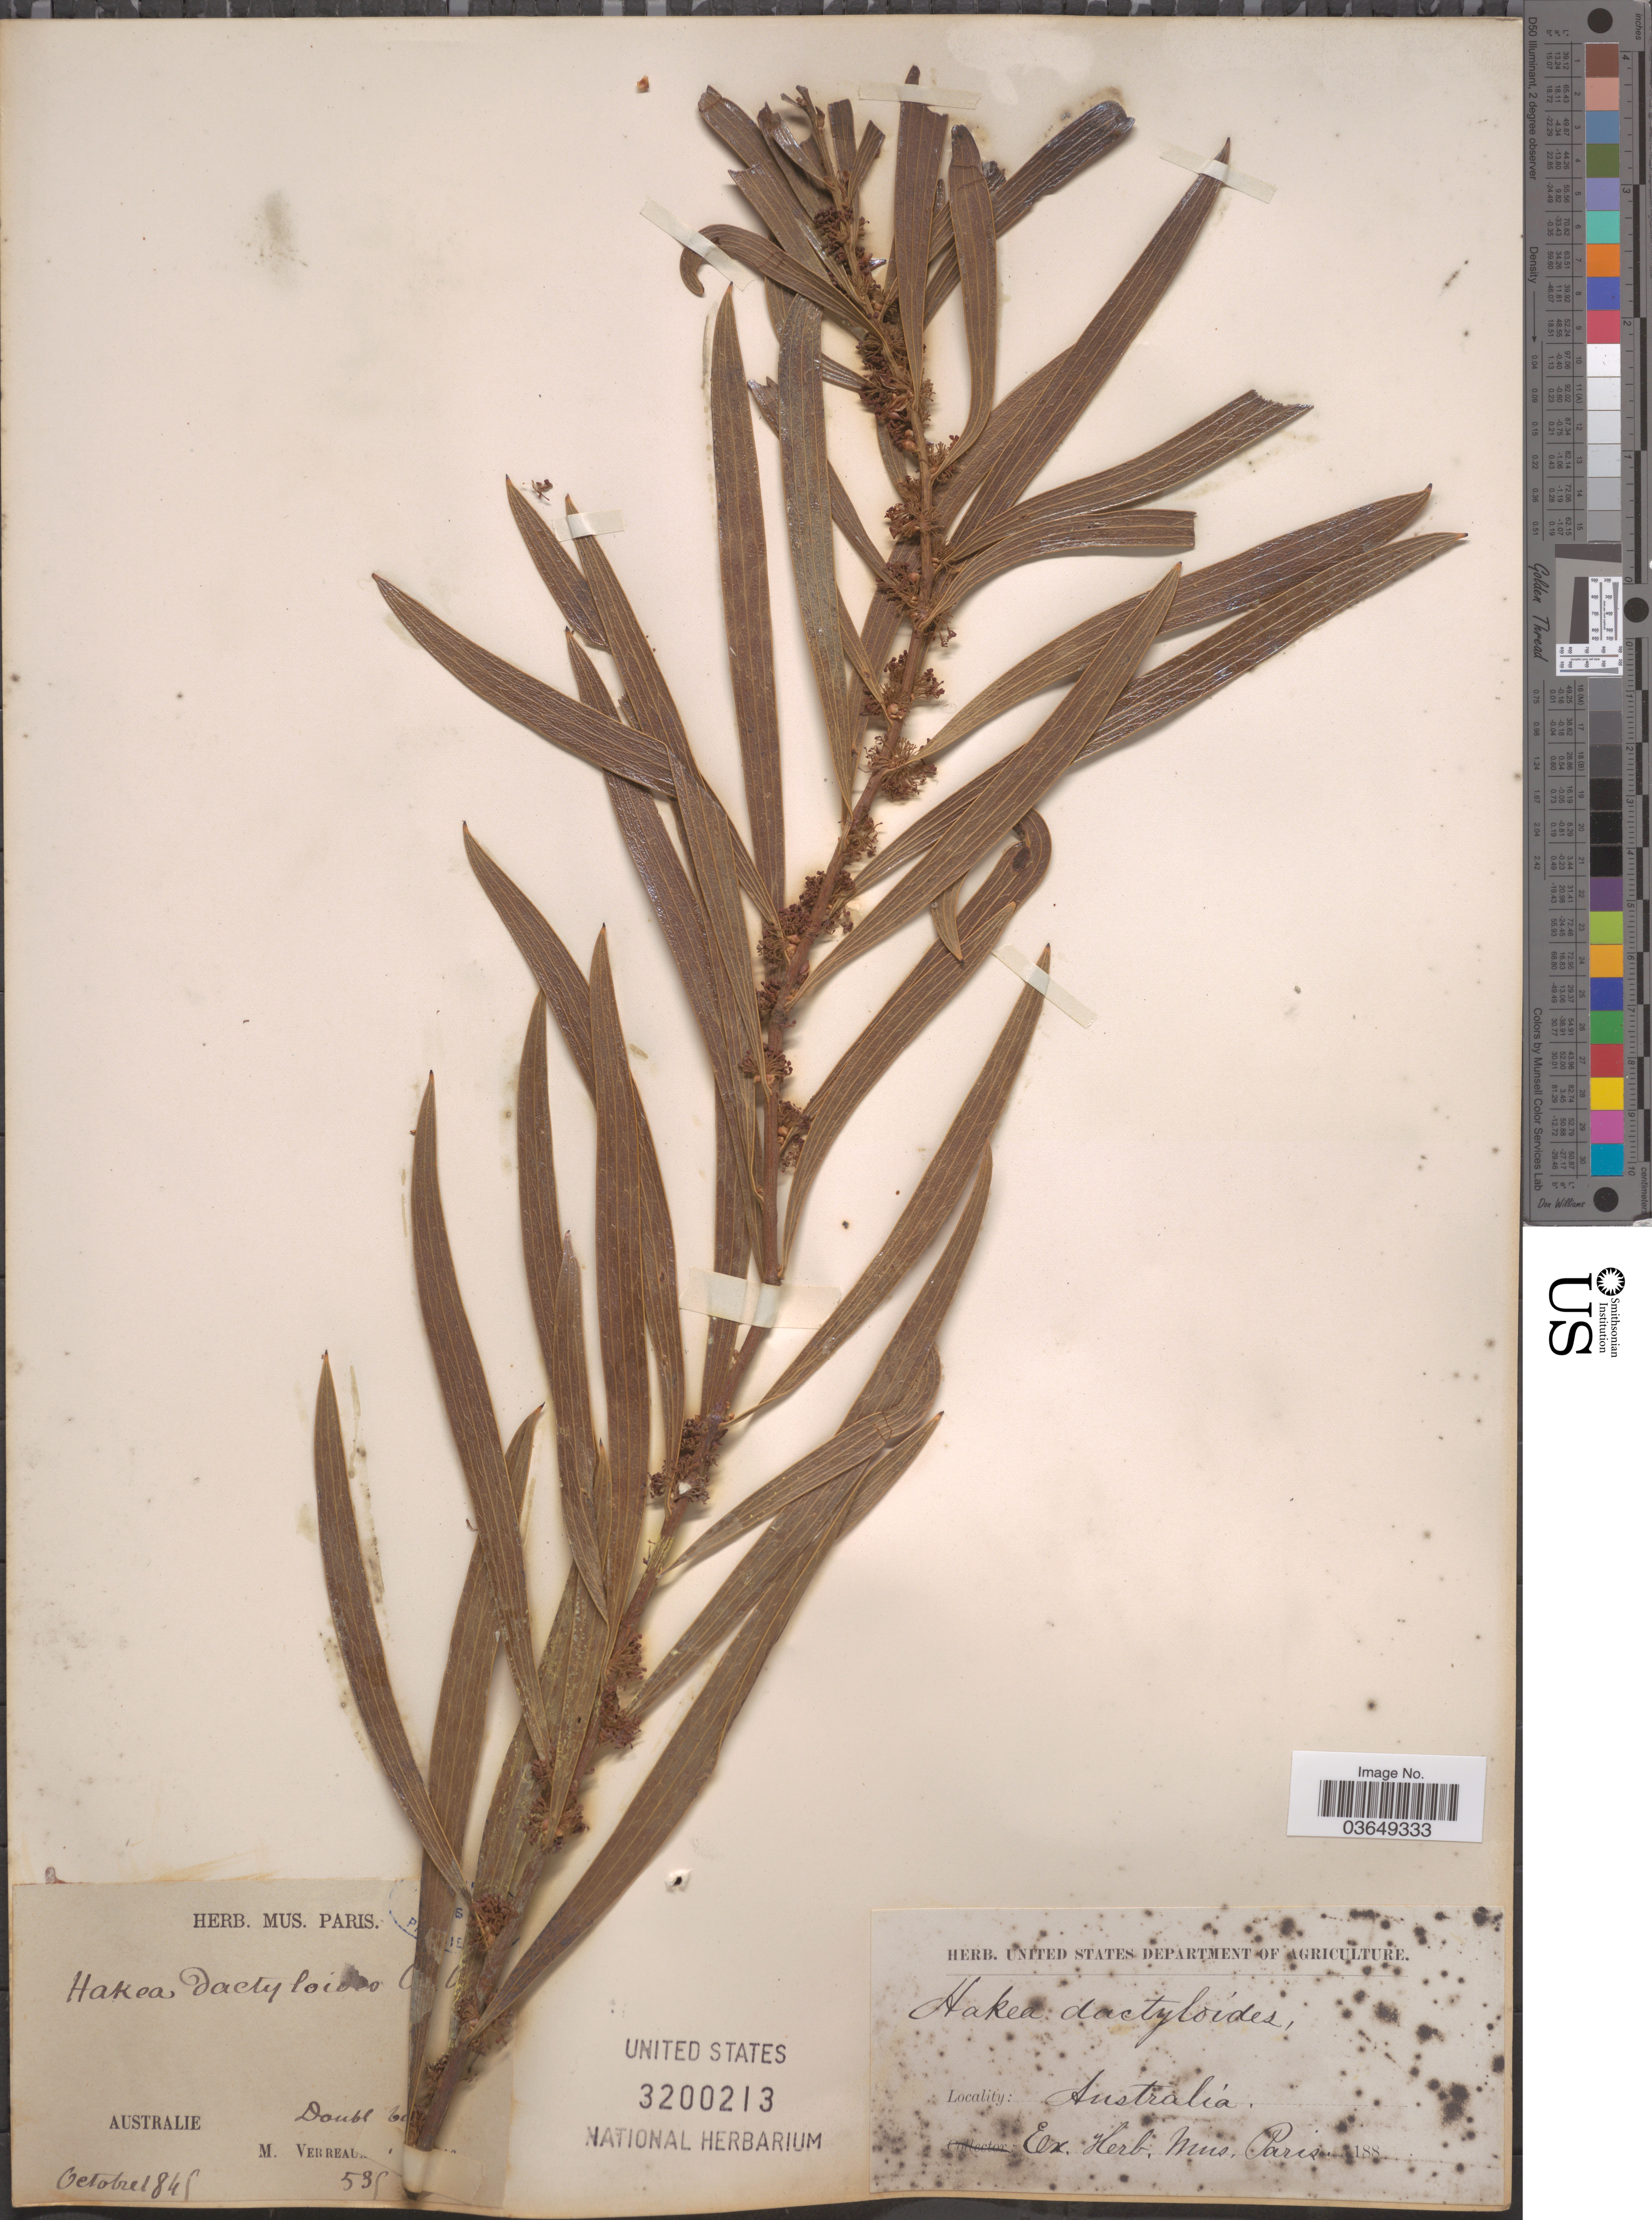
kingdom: Plantae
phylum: Tracheophyta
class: Magnoliopsida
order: Proteales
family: Proteaceae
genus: Hakea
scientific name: Hakea dactyloides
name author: (Gaertn.) Cav.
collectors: M. Verreaux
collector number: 53f*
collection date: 1845-10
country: Australia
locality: Doub [illegible text]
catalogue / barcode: US 3200213